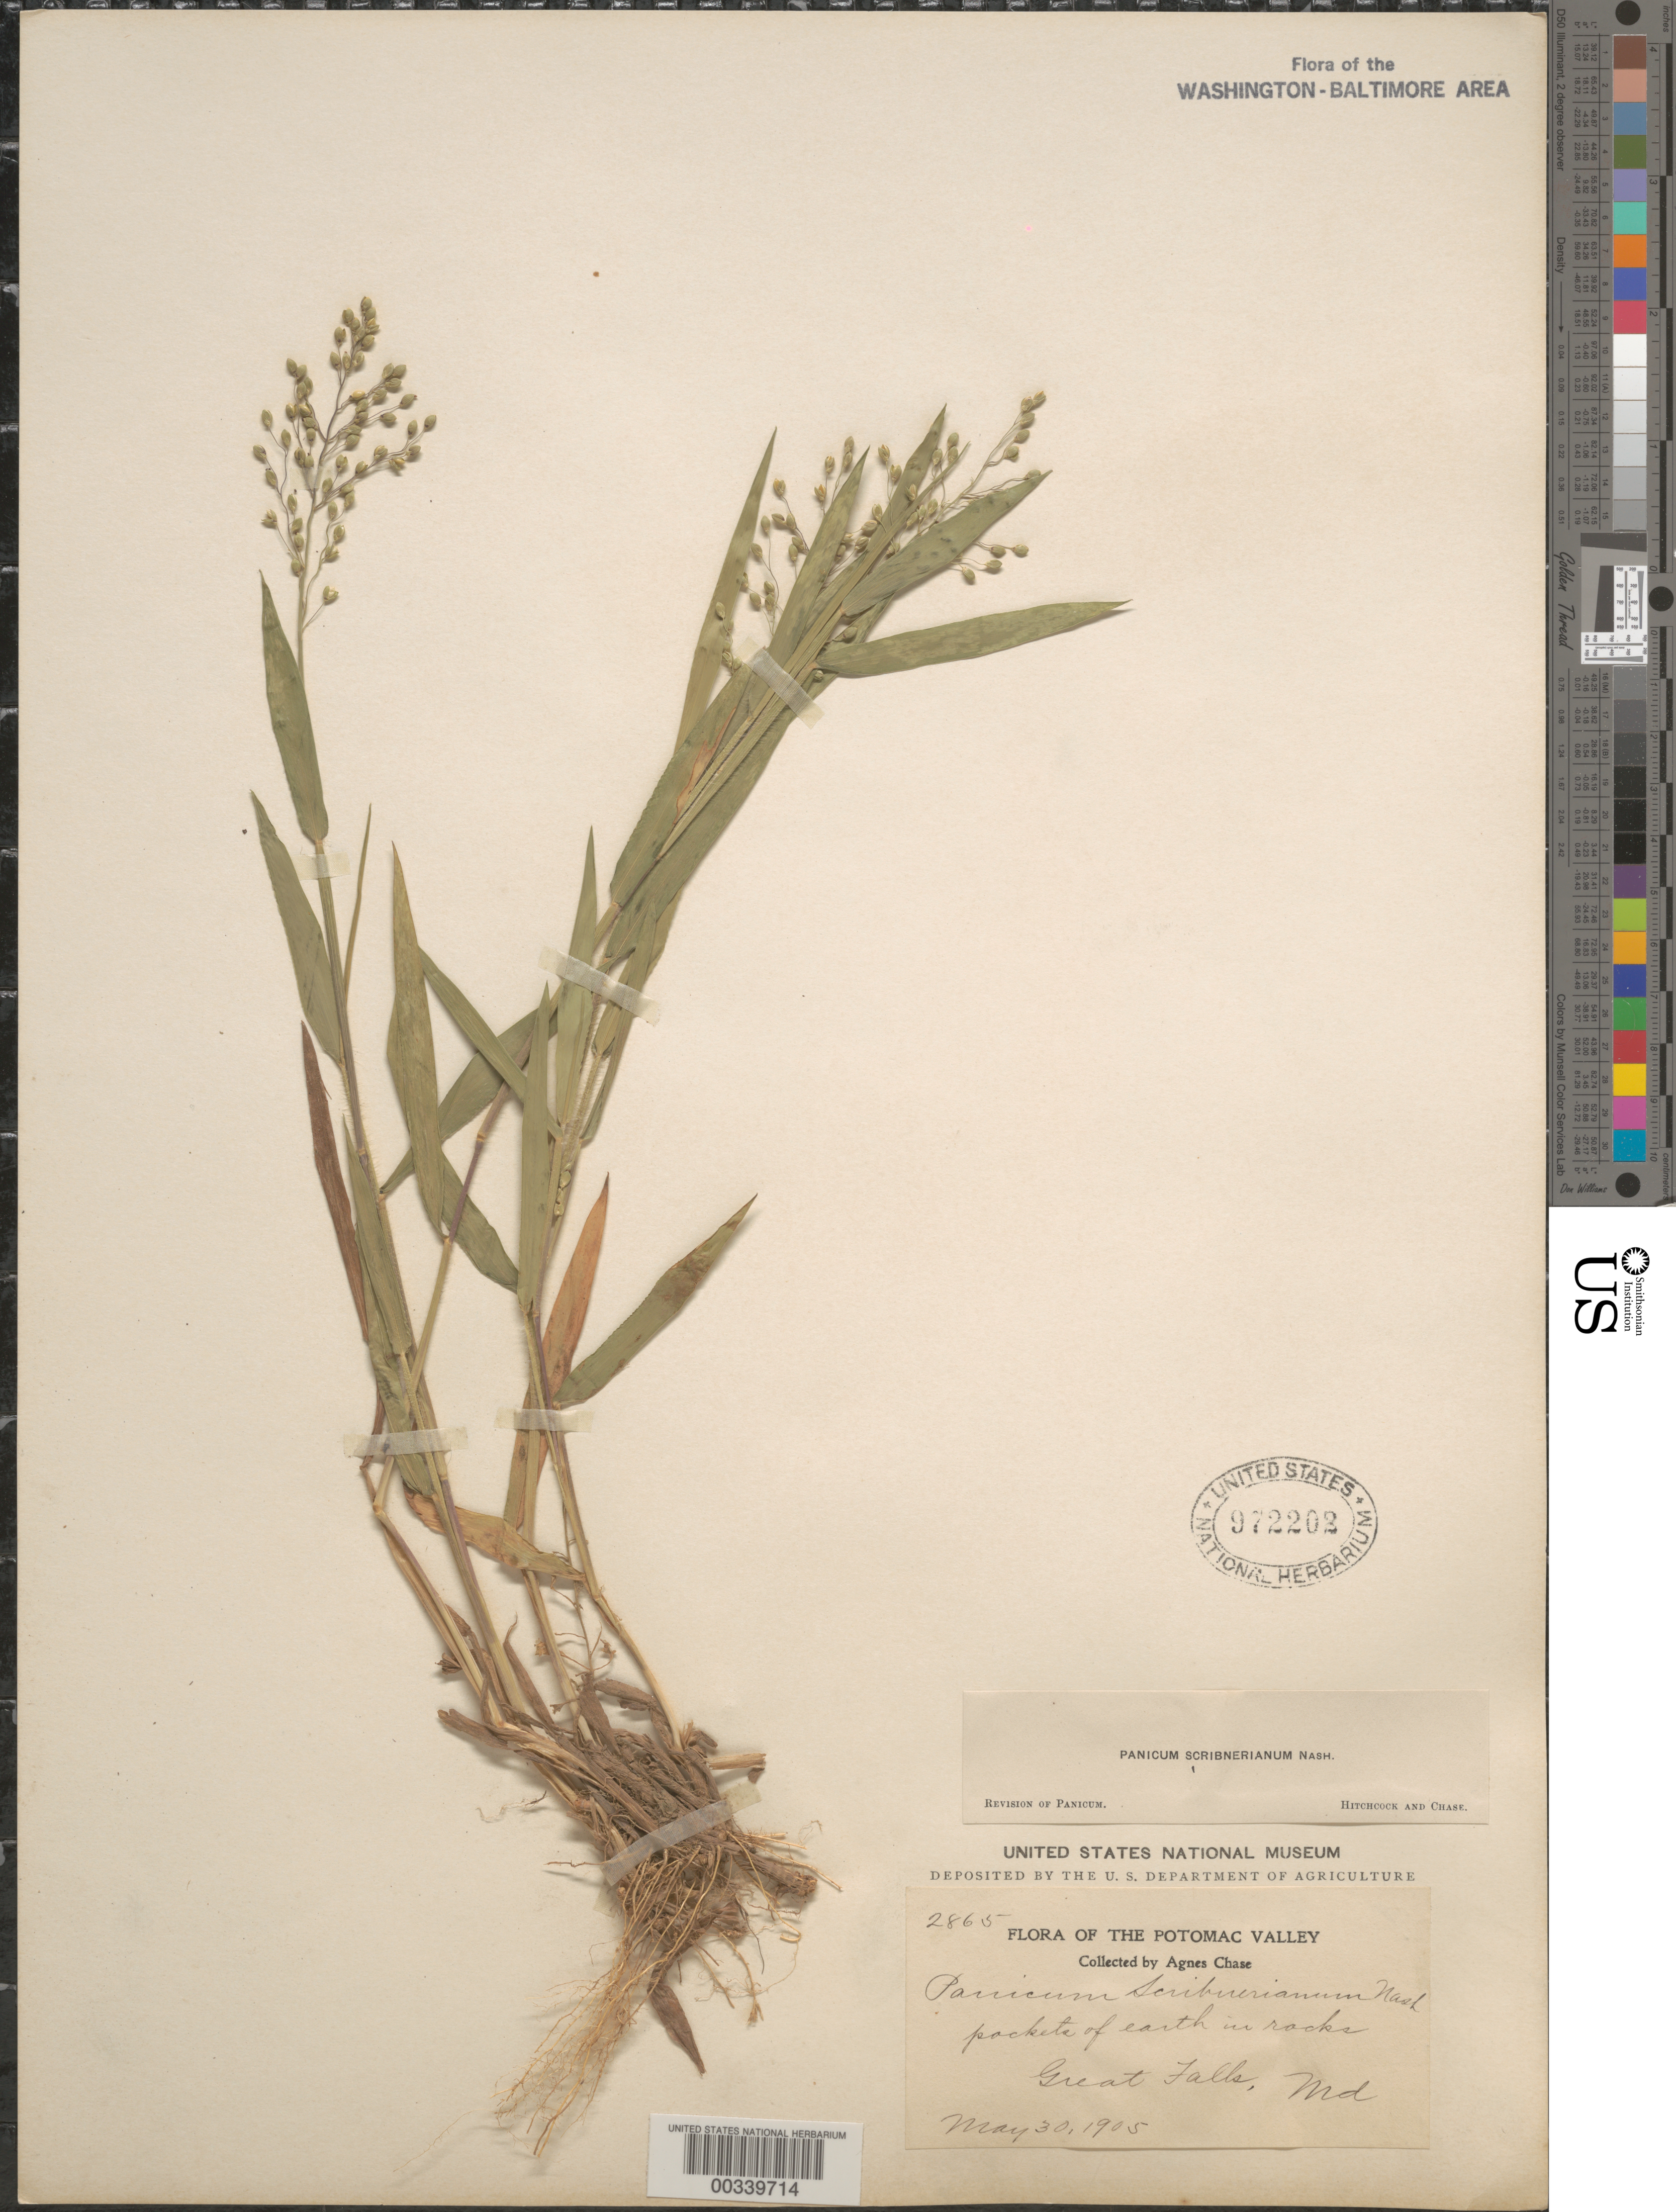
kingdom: Plantae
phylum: Tracheophyta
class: Liliopsida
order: Poales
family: Poaceae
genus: Dichanthelium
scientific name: Dichanthelium oligosanthes var. scribnerianum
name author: (Nash) Gould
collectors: A. Chase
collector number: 2865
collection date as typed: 30 May 1905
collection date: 1905-05-30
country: United States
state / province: Maryland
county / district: Montgomery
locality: Great Falls C. & O. Canal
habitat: Earth pockets in rock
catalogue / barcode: US 972202